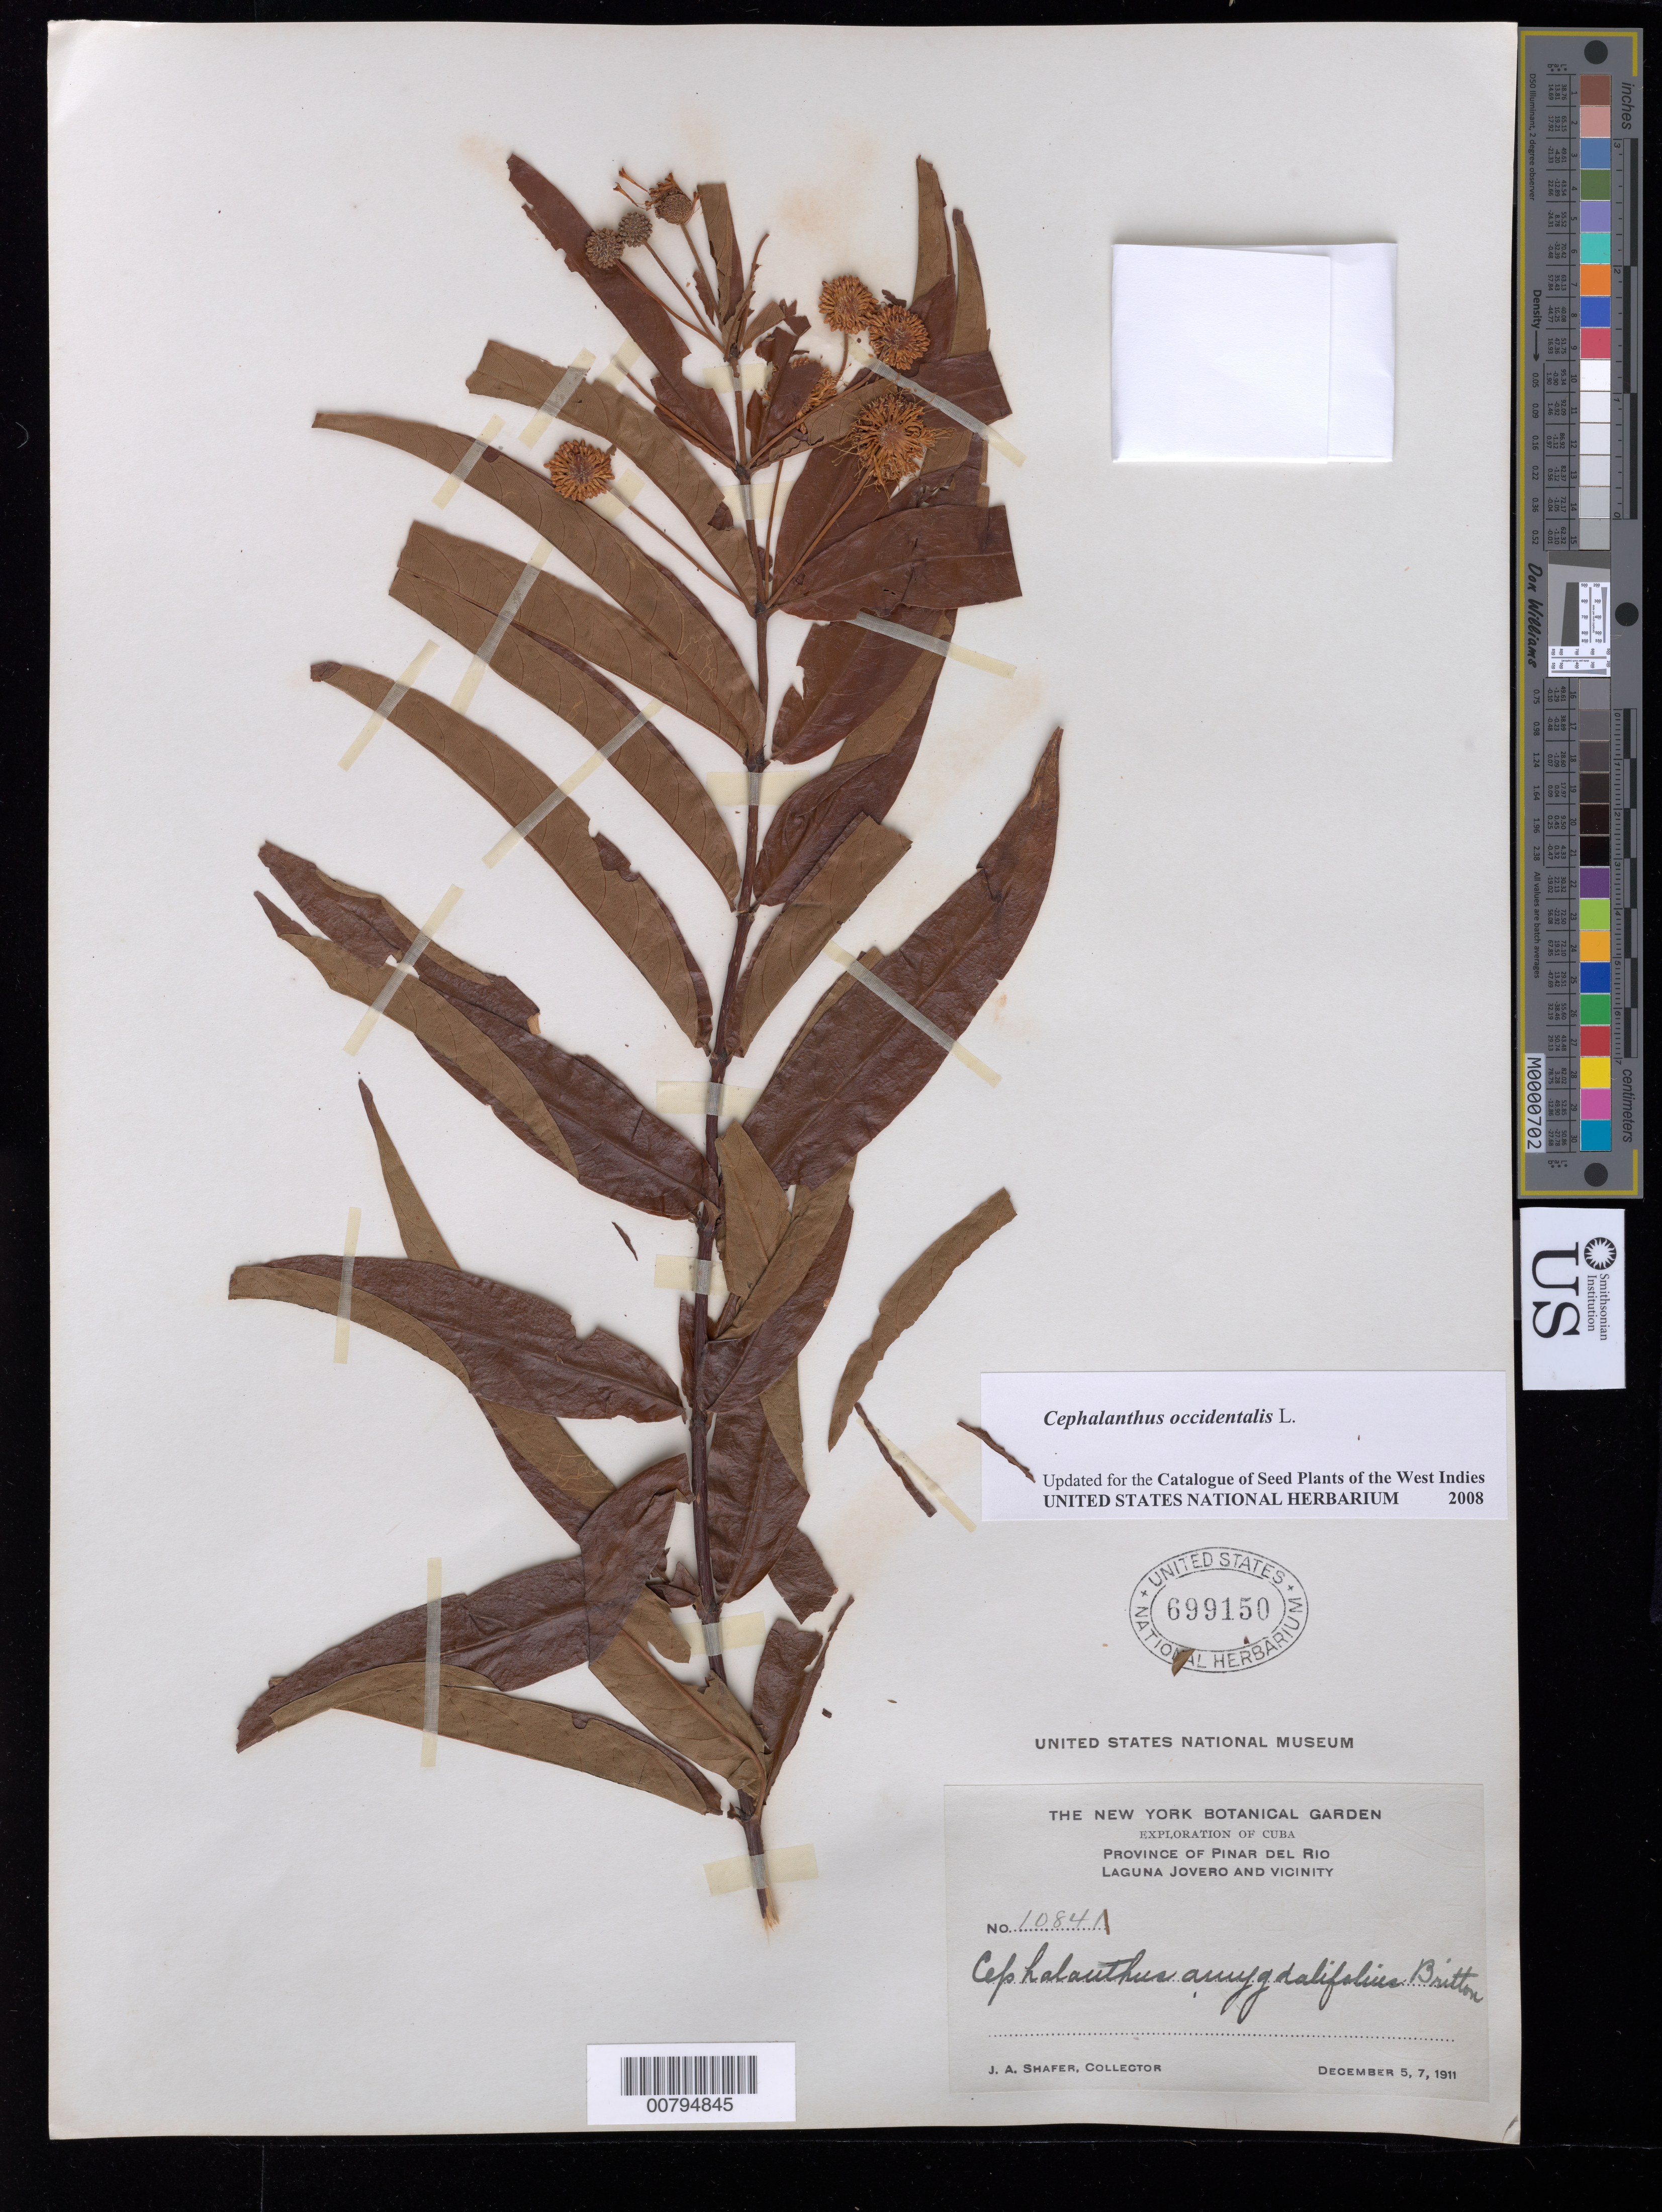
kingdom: Plantae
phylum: Tracheophyta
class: Magnoliopsida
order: Gentianales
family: Rubiaceae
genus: Cephalanthus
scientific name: Cephalanthus occidentalis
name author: L.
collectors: J. A. Shafer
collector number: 10841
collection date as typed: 05 Dec 1911 and 07 Dec 1911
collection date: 1911-12-05,1911-12-07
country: Cuba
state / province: Pinar del Río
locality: Laguna Jovero and vicinity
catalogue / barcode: US 699150